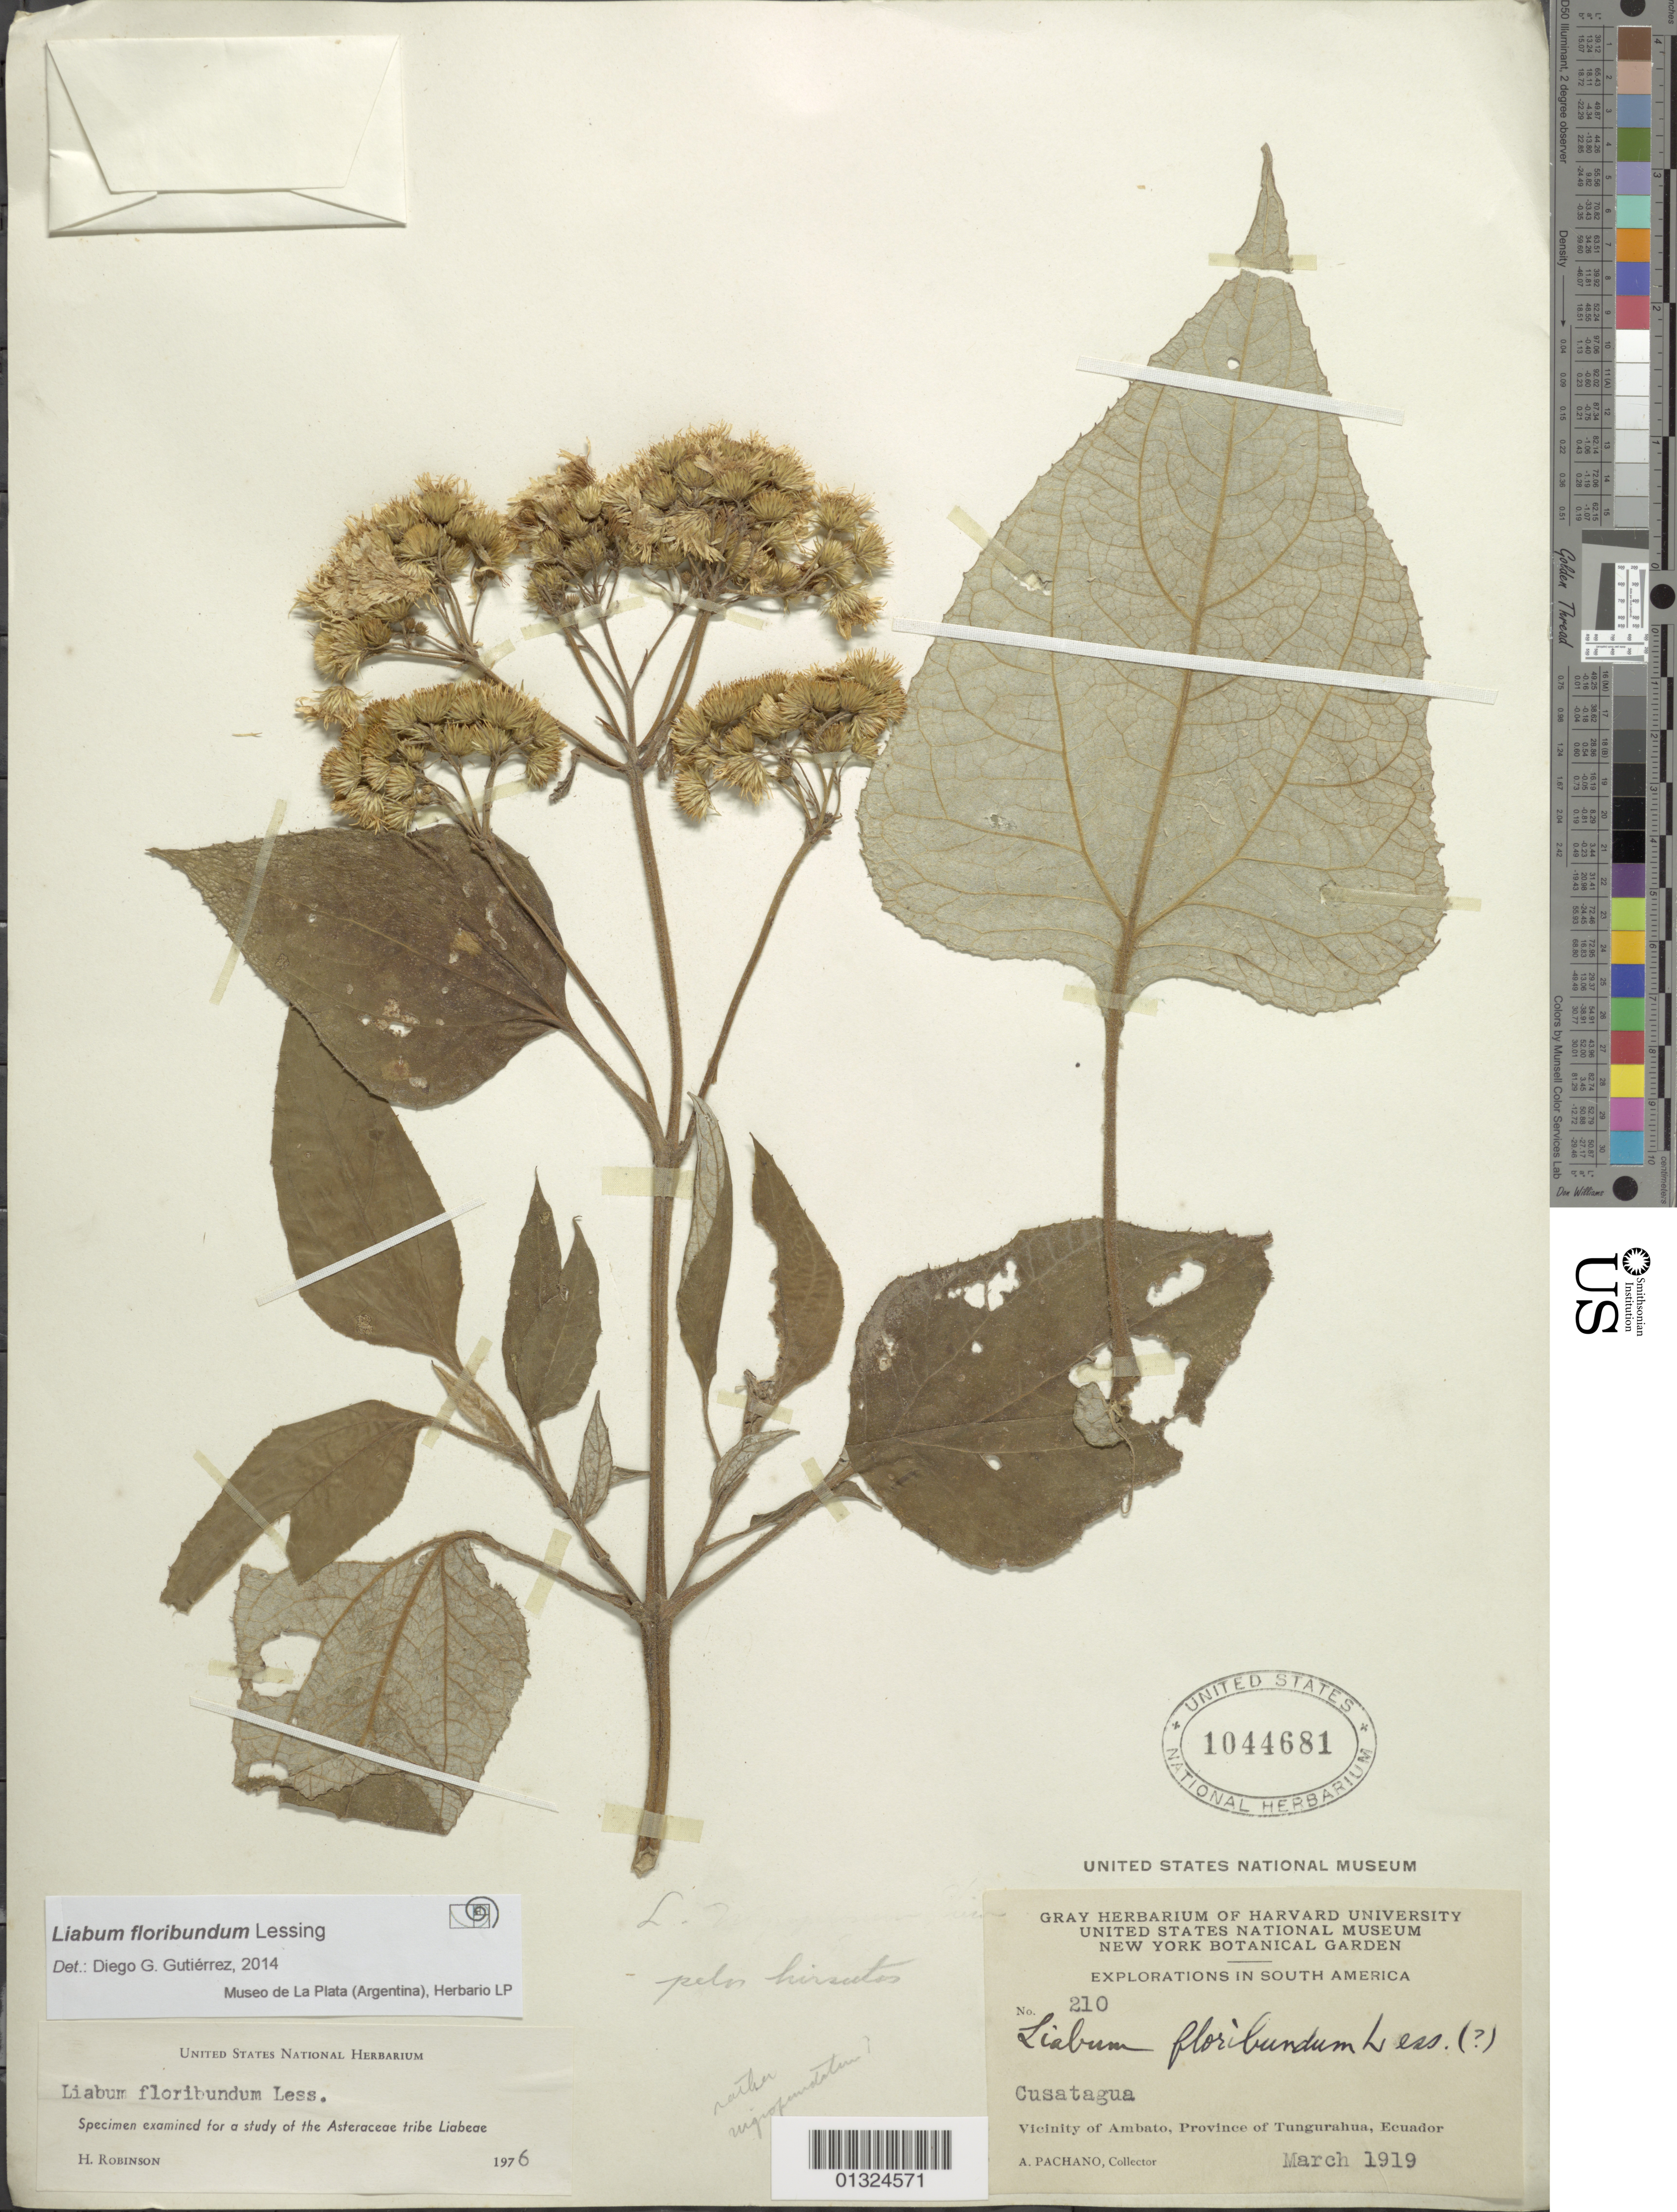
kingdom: Plantae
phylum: Tracheophyta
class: Magnoliopsida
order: Asterales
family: Asteraceae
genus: Liabum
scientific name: Liabum floribundum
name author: Less.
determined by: Gutierrez, D. G.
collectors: A. Pachano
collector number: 210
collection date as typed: Mar 1919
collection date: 1919-03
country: Ecuador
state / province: Tungurahua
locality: Cusatagua, vicinity of Ambato.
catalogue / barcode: US 1044681